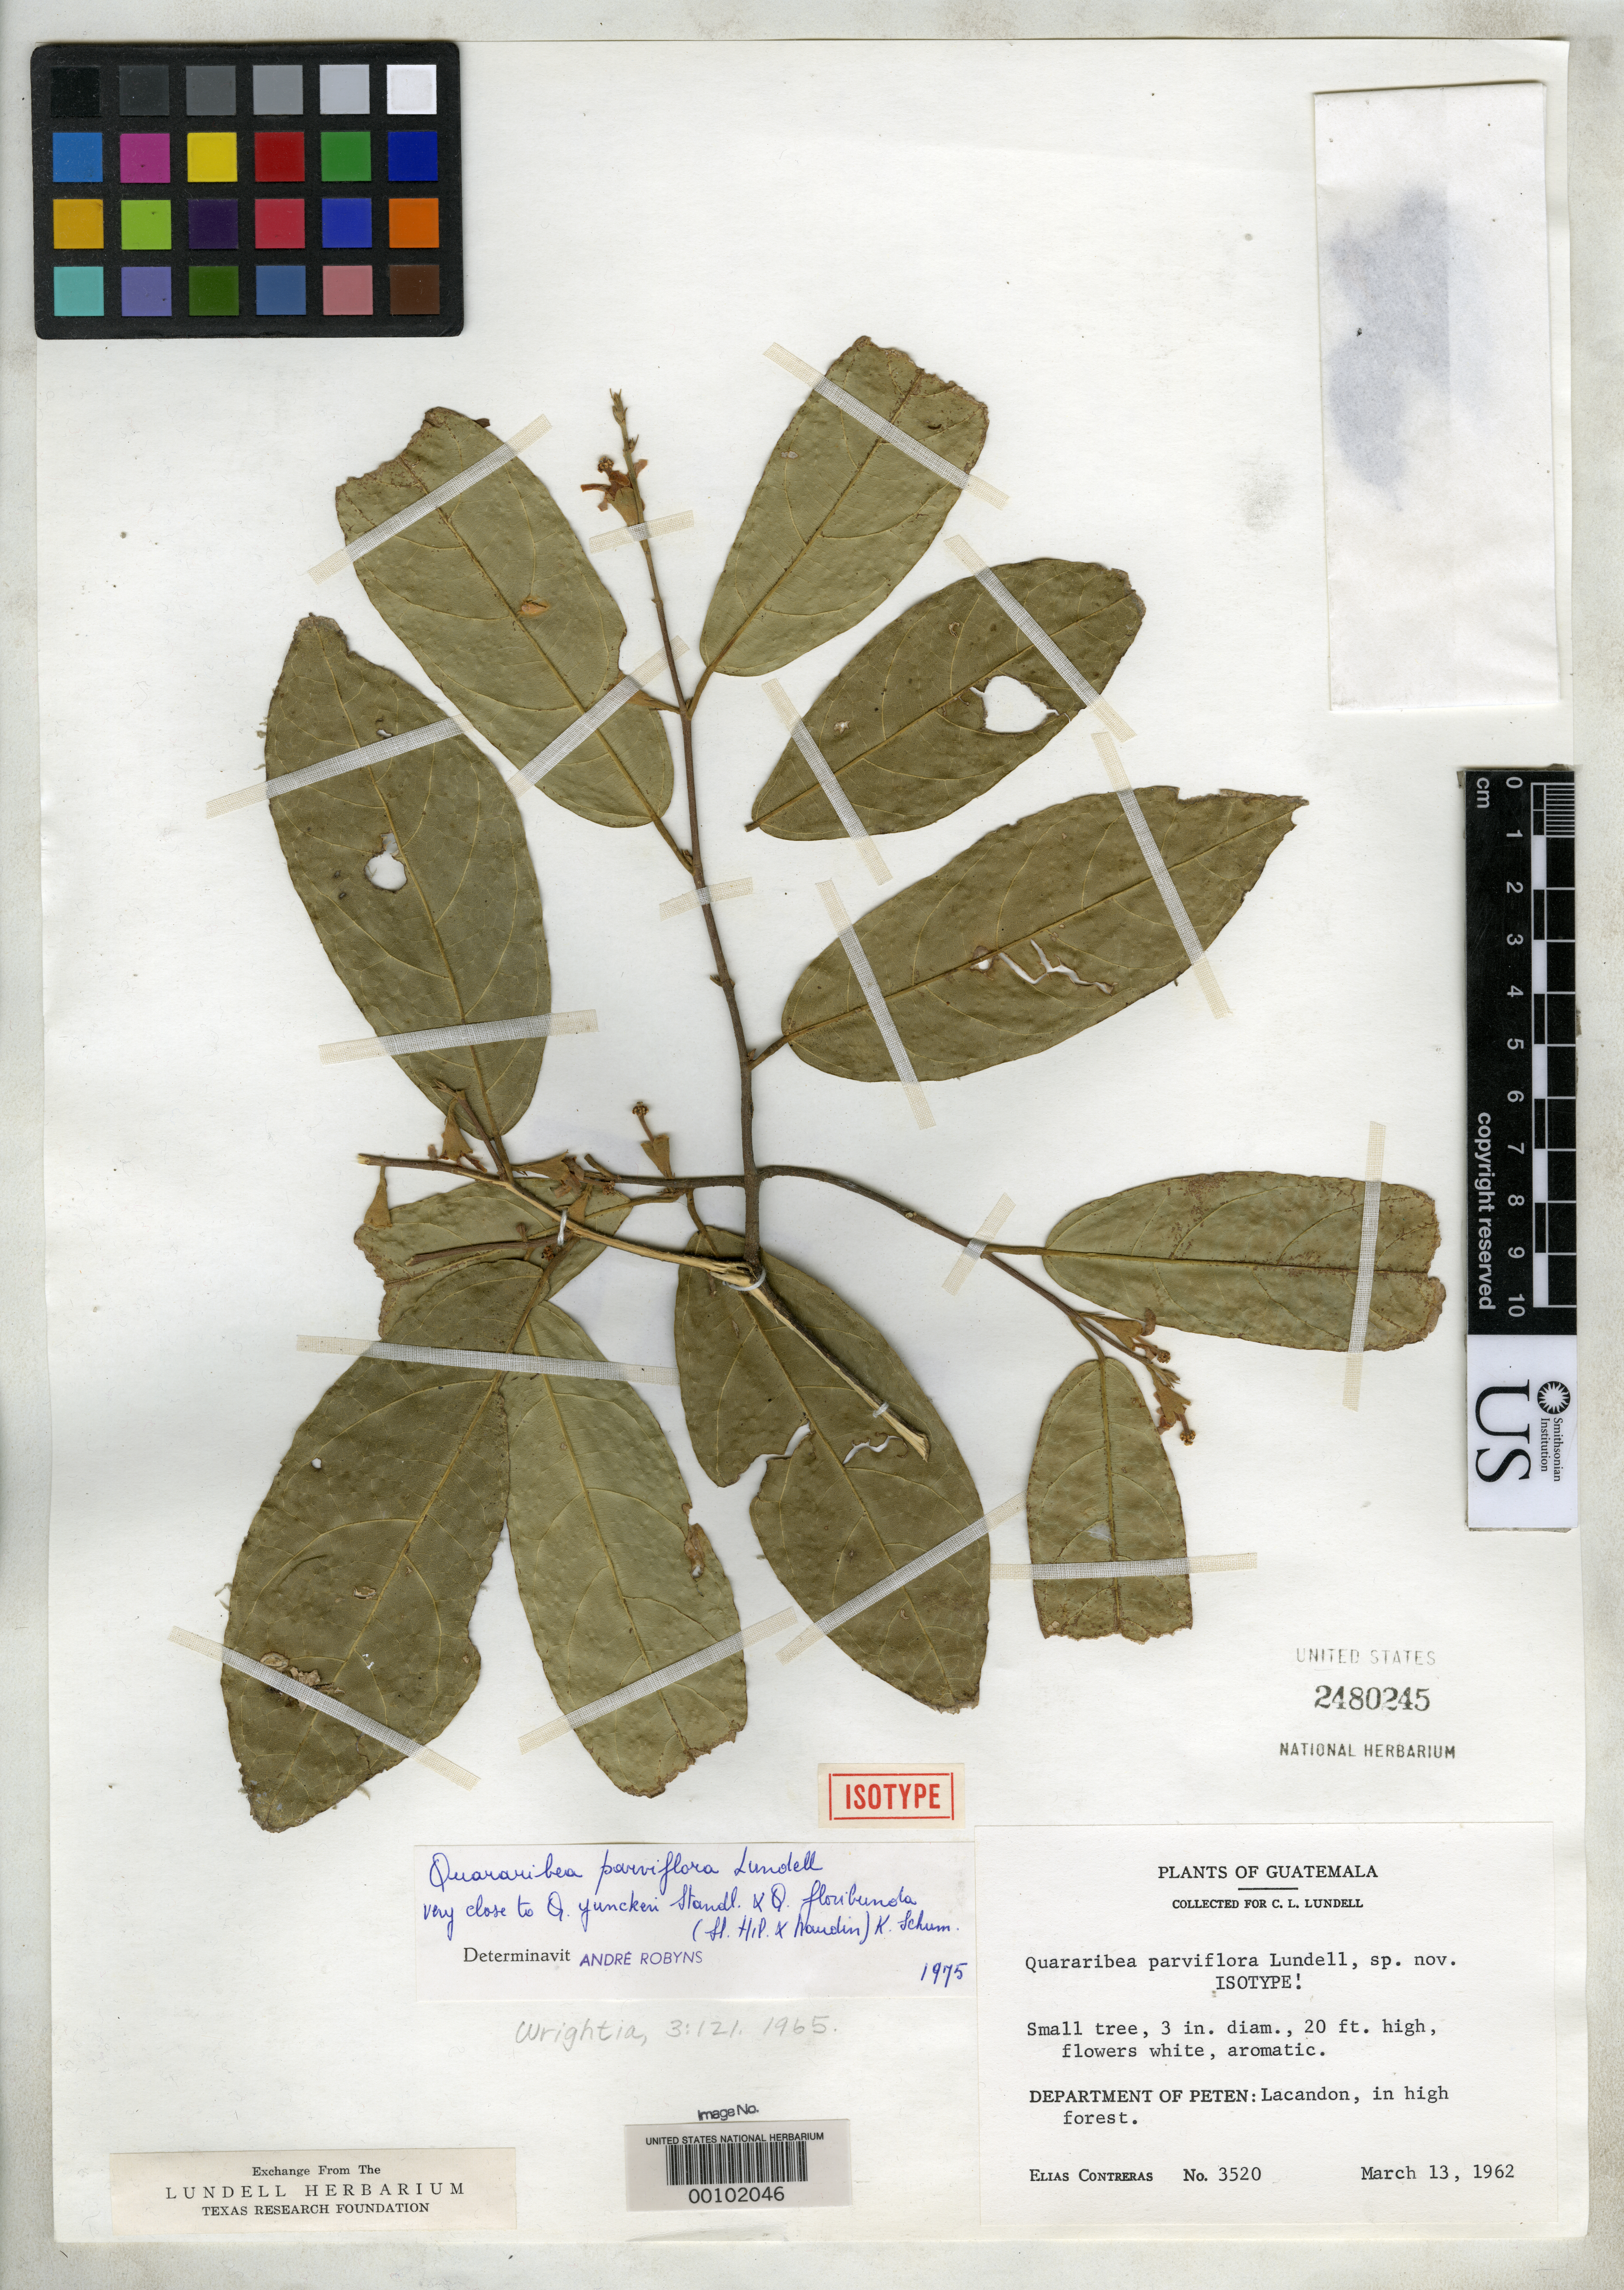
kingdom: Plantae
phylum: Tracheophyta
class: Magnoliopsida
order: Malvales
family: Malvaceae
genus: Quararibea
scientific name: Quararibea parviflora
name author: Lundell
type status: Isotype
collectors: E. Contreras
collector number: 3520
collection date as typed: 13 Mar 1962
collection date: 1962-03-13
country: Guatemala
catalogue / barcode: US 2480245